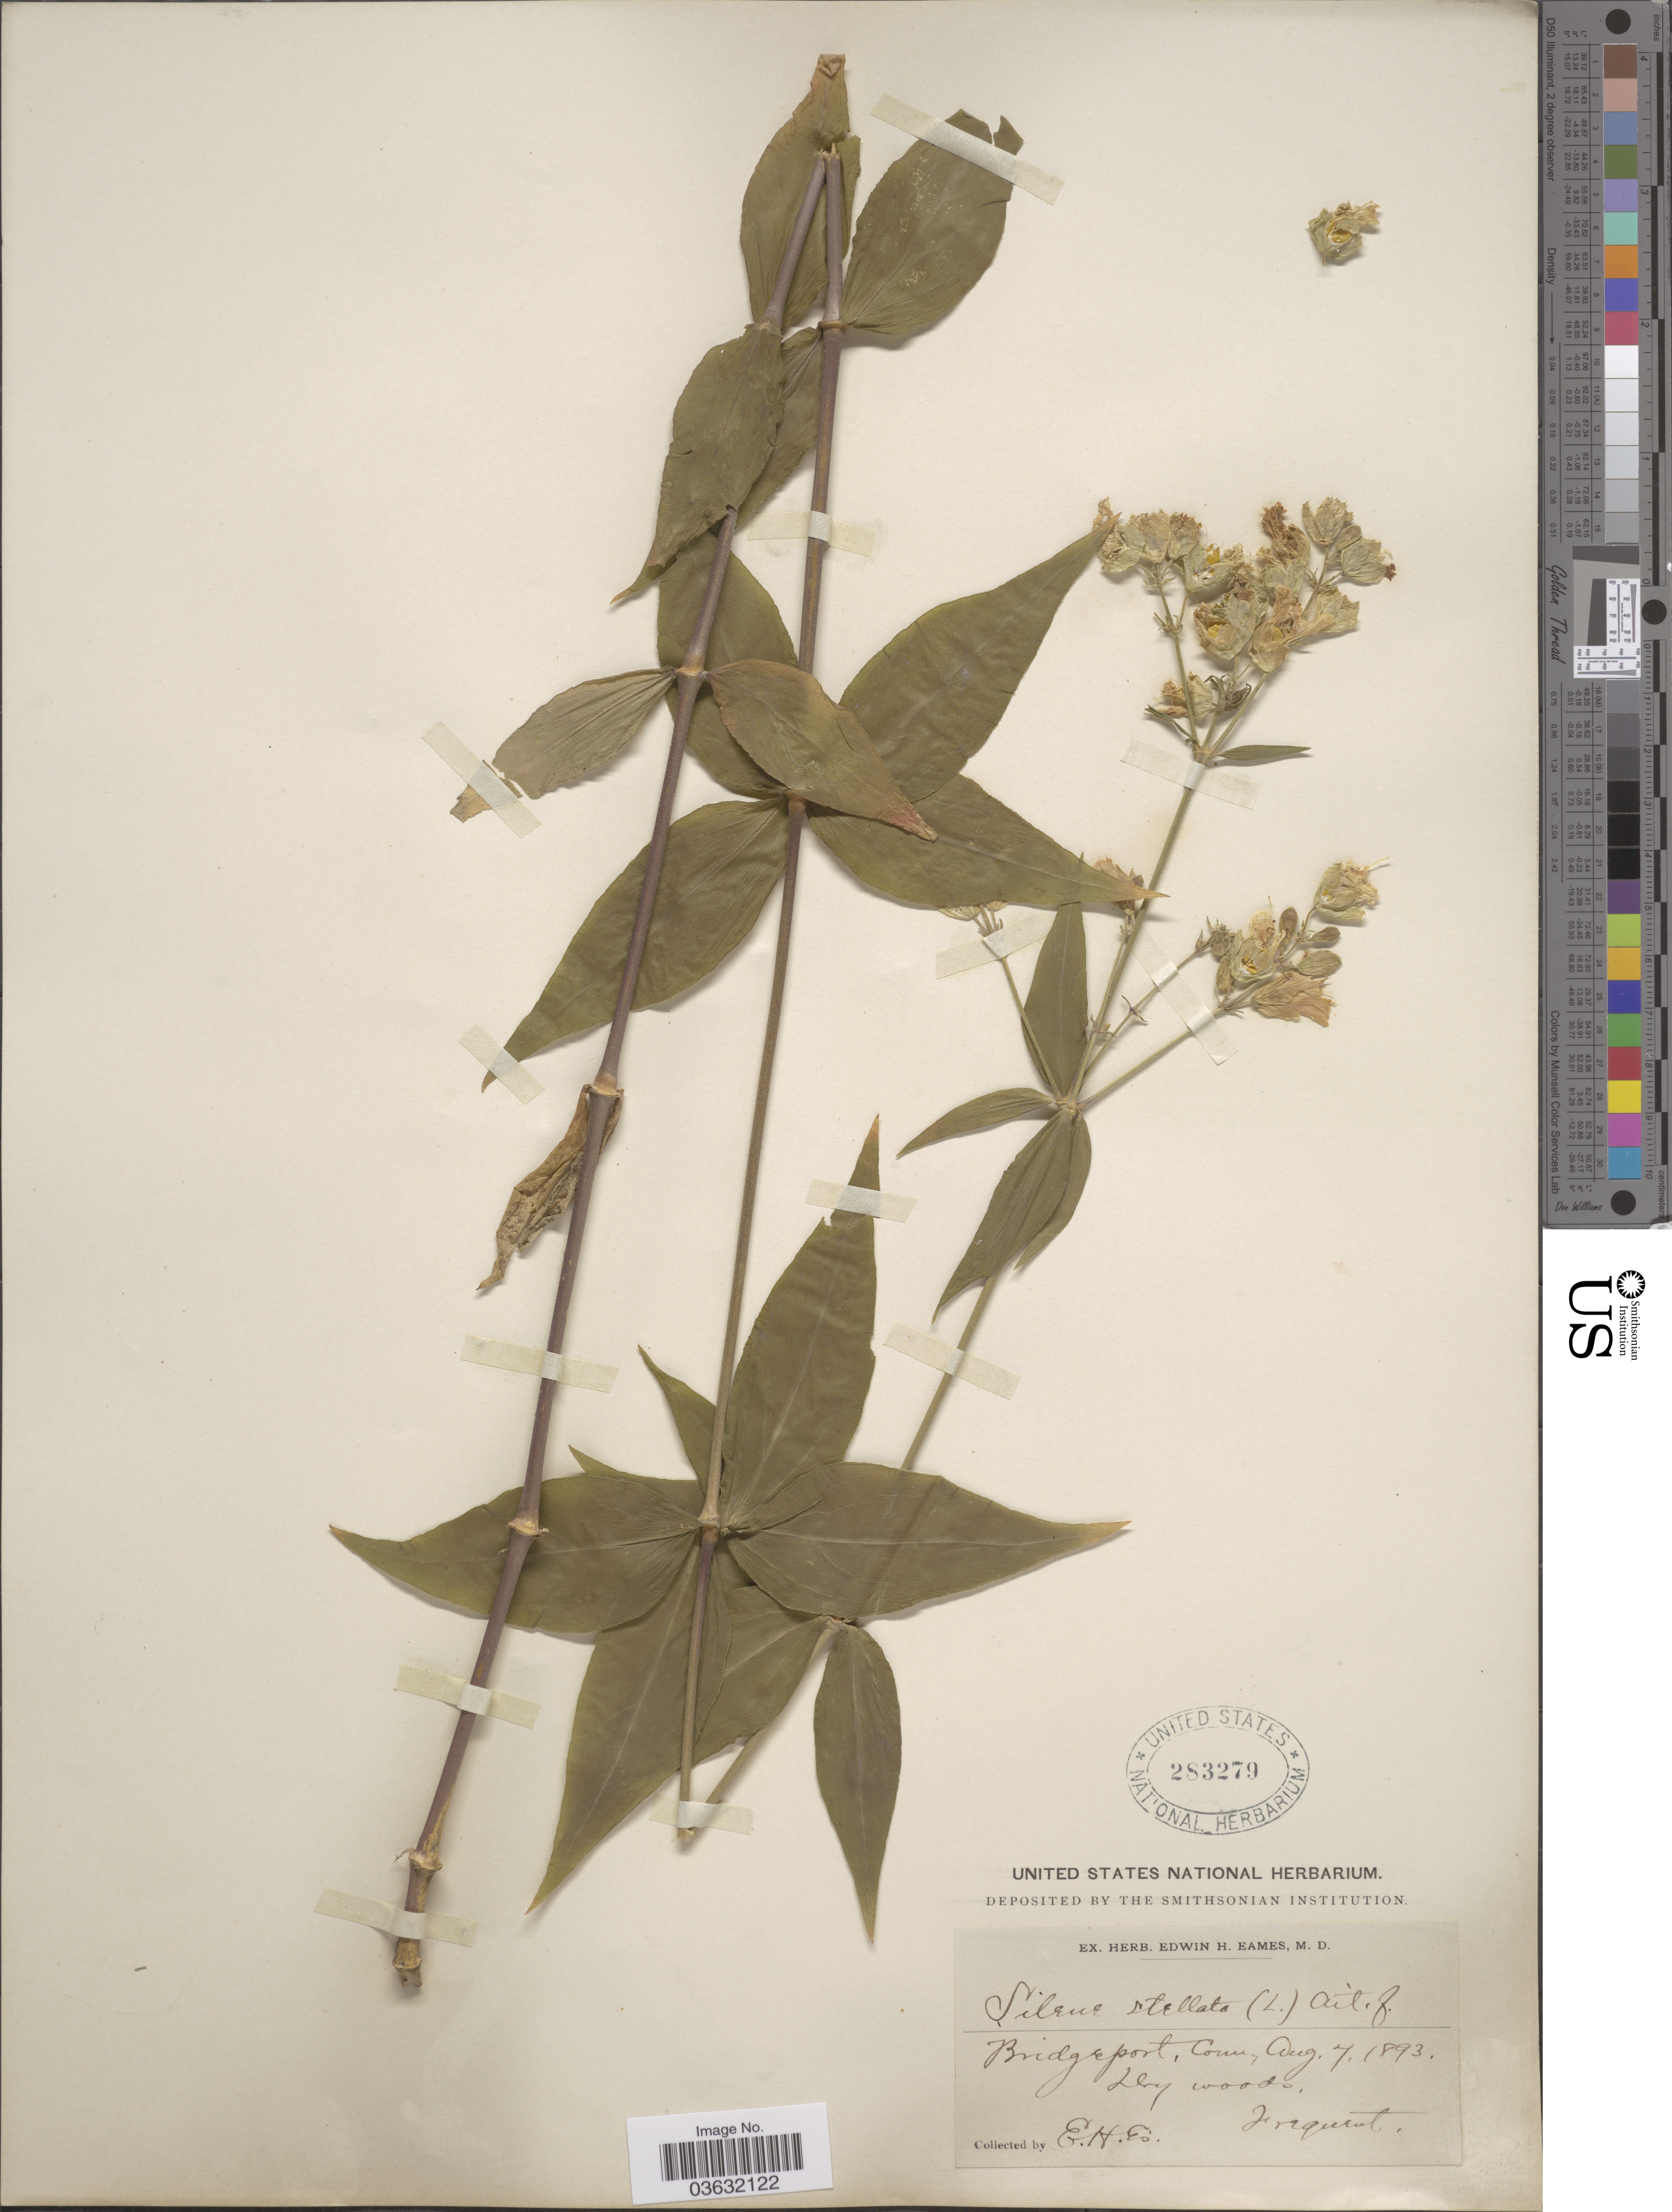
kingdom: Plantae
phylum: Tracheophyta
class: Magnoliopsida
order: Caryophyllales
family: Caryophyllaceae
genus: Silene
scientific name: Silene stellata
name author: (L.) Coyte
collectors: E. H. Eames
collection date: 1893-08-07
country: United States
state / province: Connecticut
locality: Bridgeport.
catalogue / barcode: US 283279